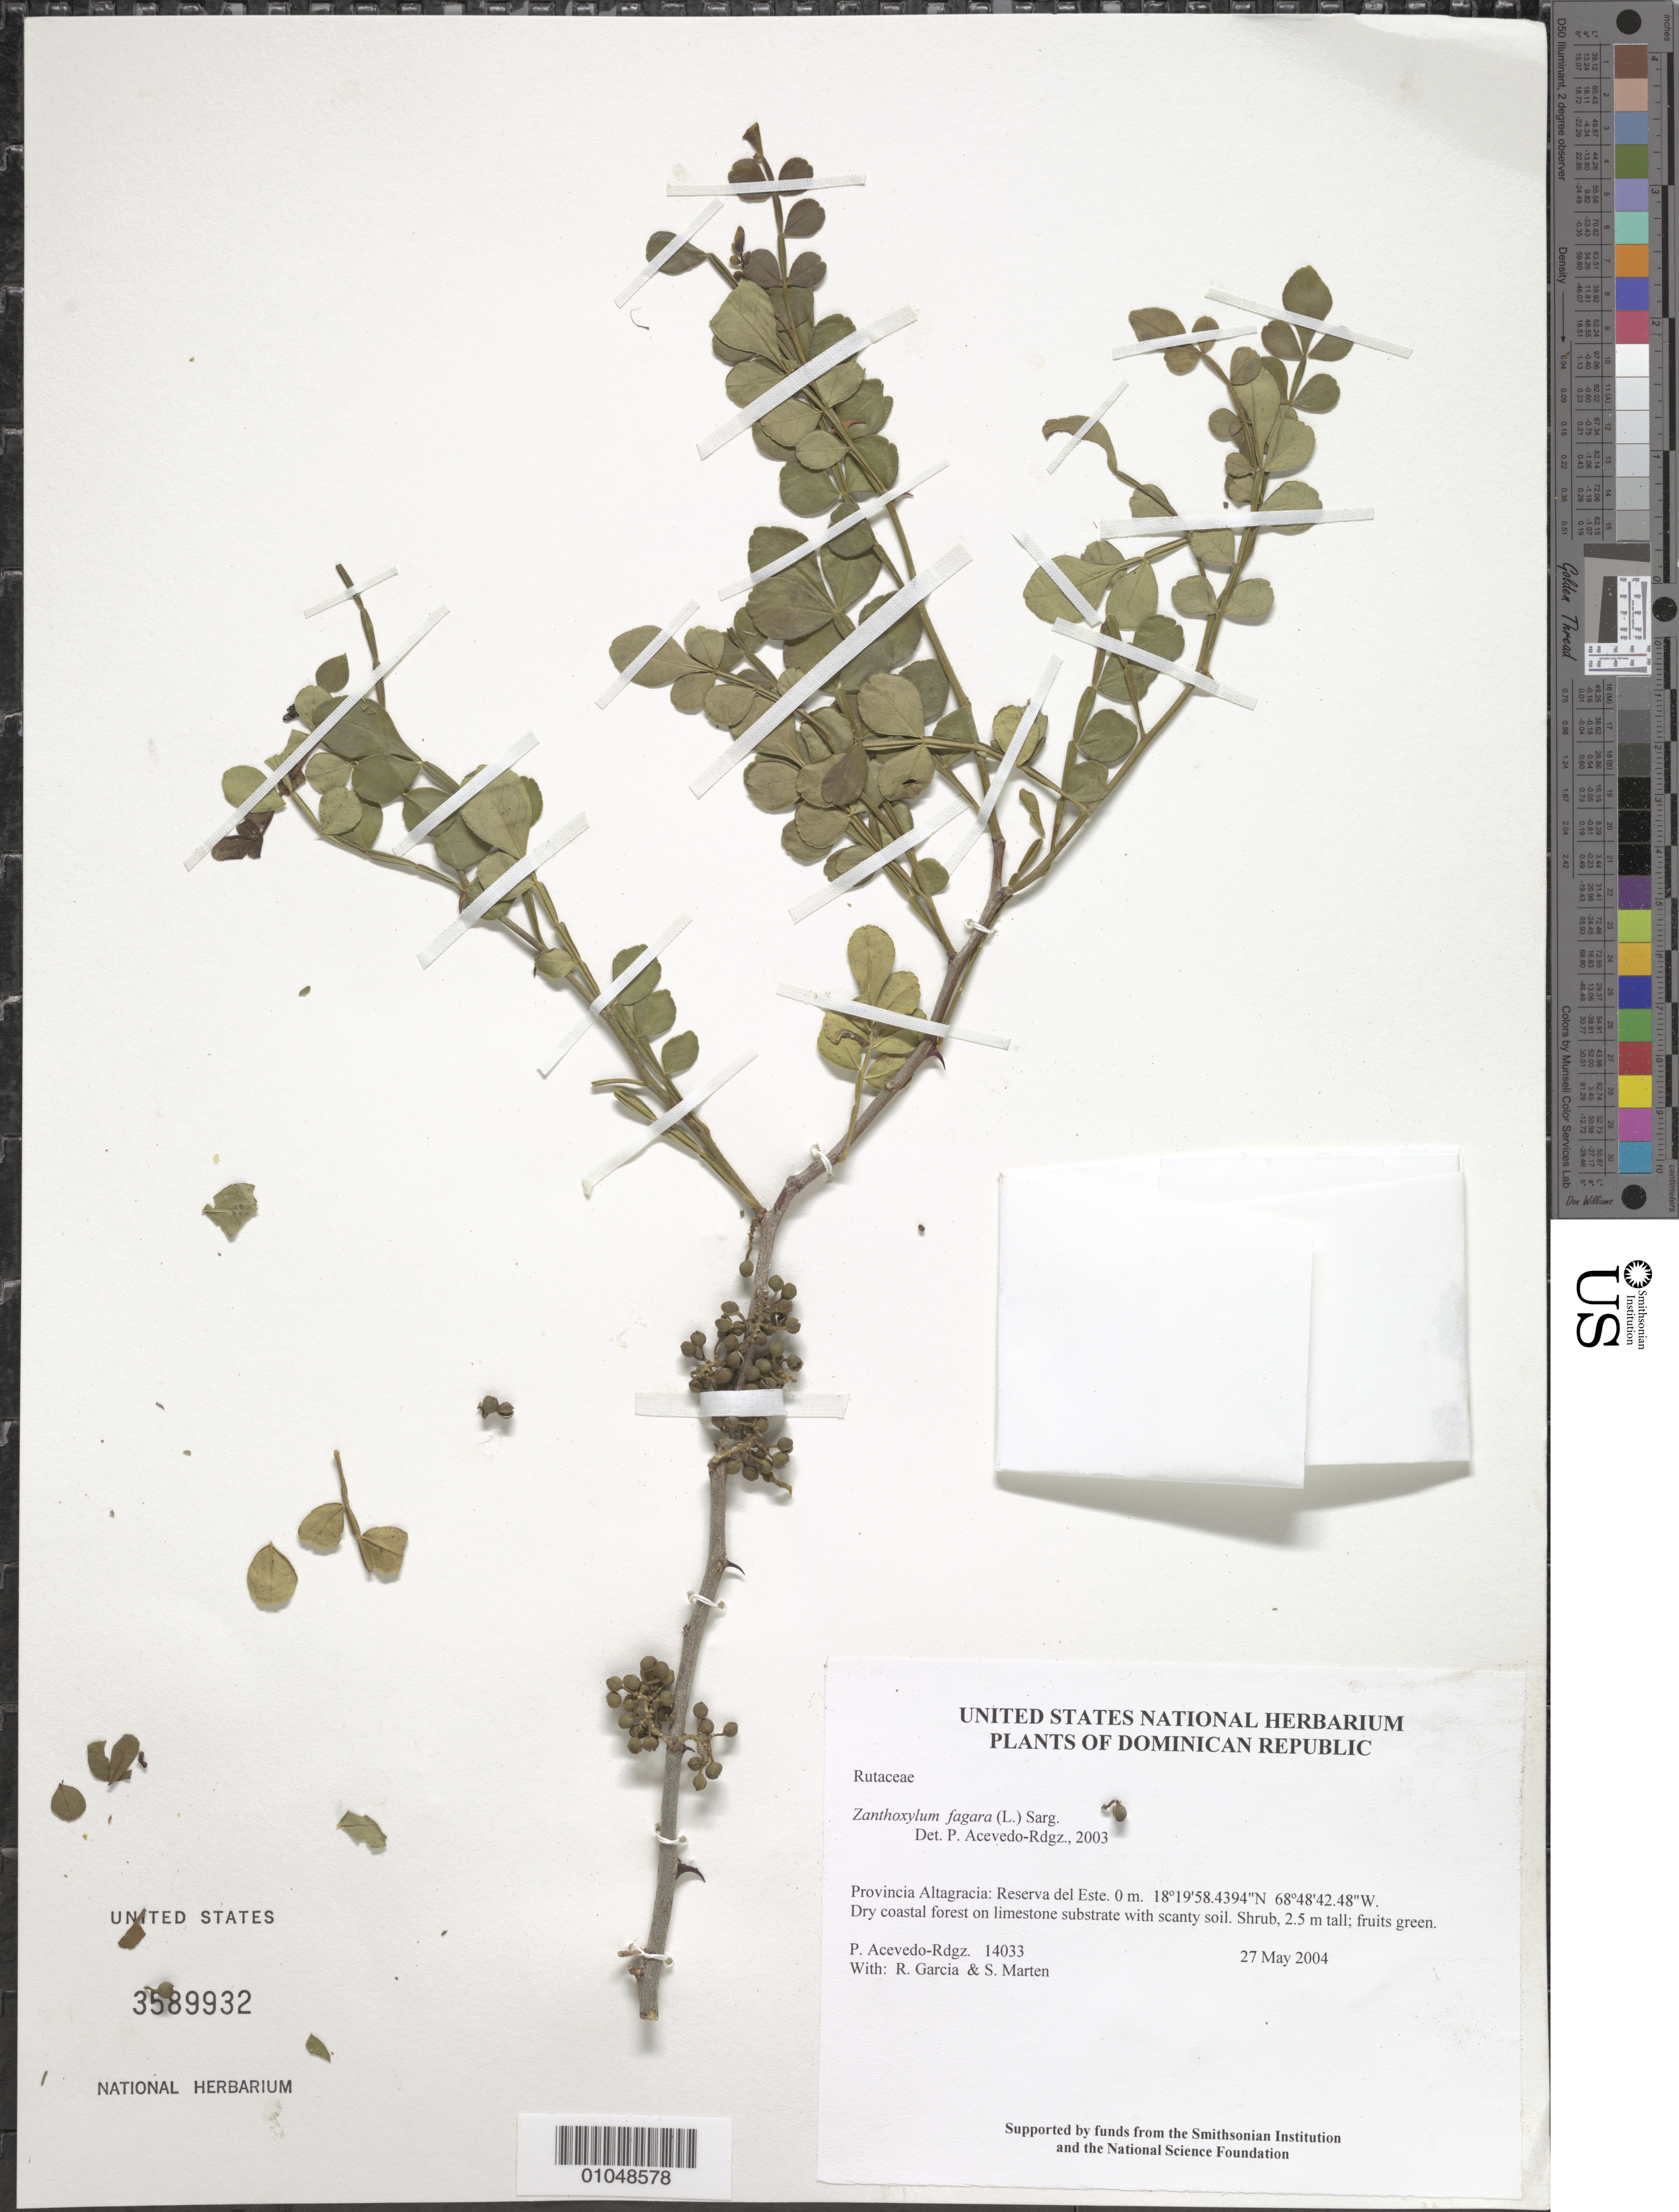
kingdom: Plantae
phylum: Tracheophyta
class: Magnoliopsida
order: Sapindales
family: Rutaceae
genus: Zanthoxylum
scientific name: Zanthoxylum fagara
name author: (L.) Sarg.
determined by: Acevedo-Rodríguez, P., (BOT), Smithsonian Institution - National Museum of Natural History (UNITED STATES)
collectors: P. Acevedo-Rodr., R. G. García & S. Marten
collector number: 14033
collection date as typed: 27 May 2004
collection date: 2004-05-27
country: Dominican Republic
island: Hispaniola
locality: Provincia Altagracia: Reserva del Este.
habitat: Dry coastal forest on limestone substrate with scanty soil.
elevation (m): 0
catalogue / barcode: US 3589932